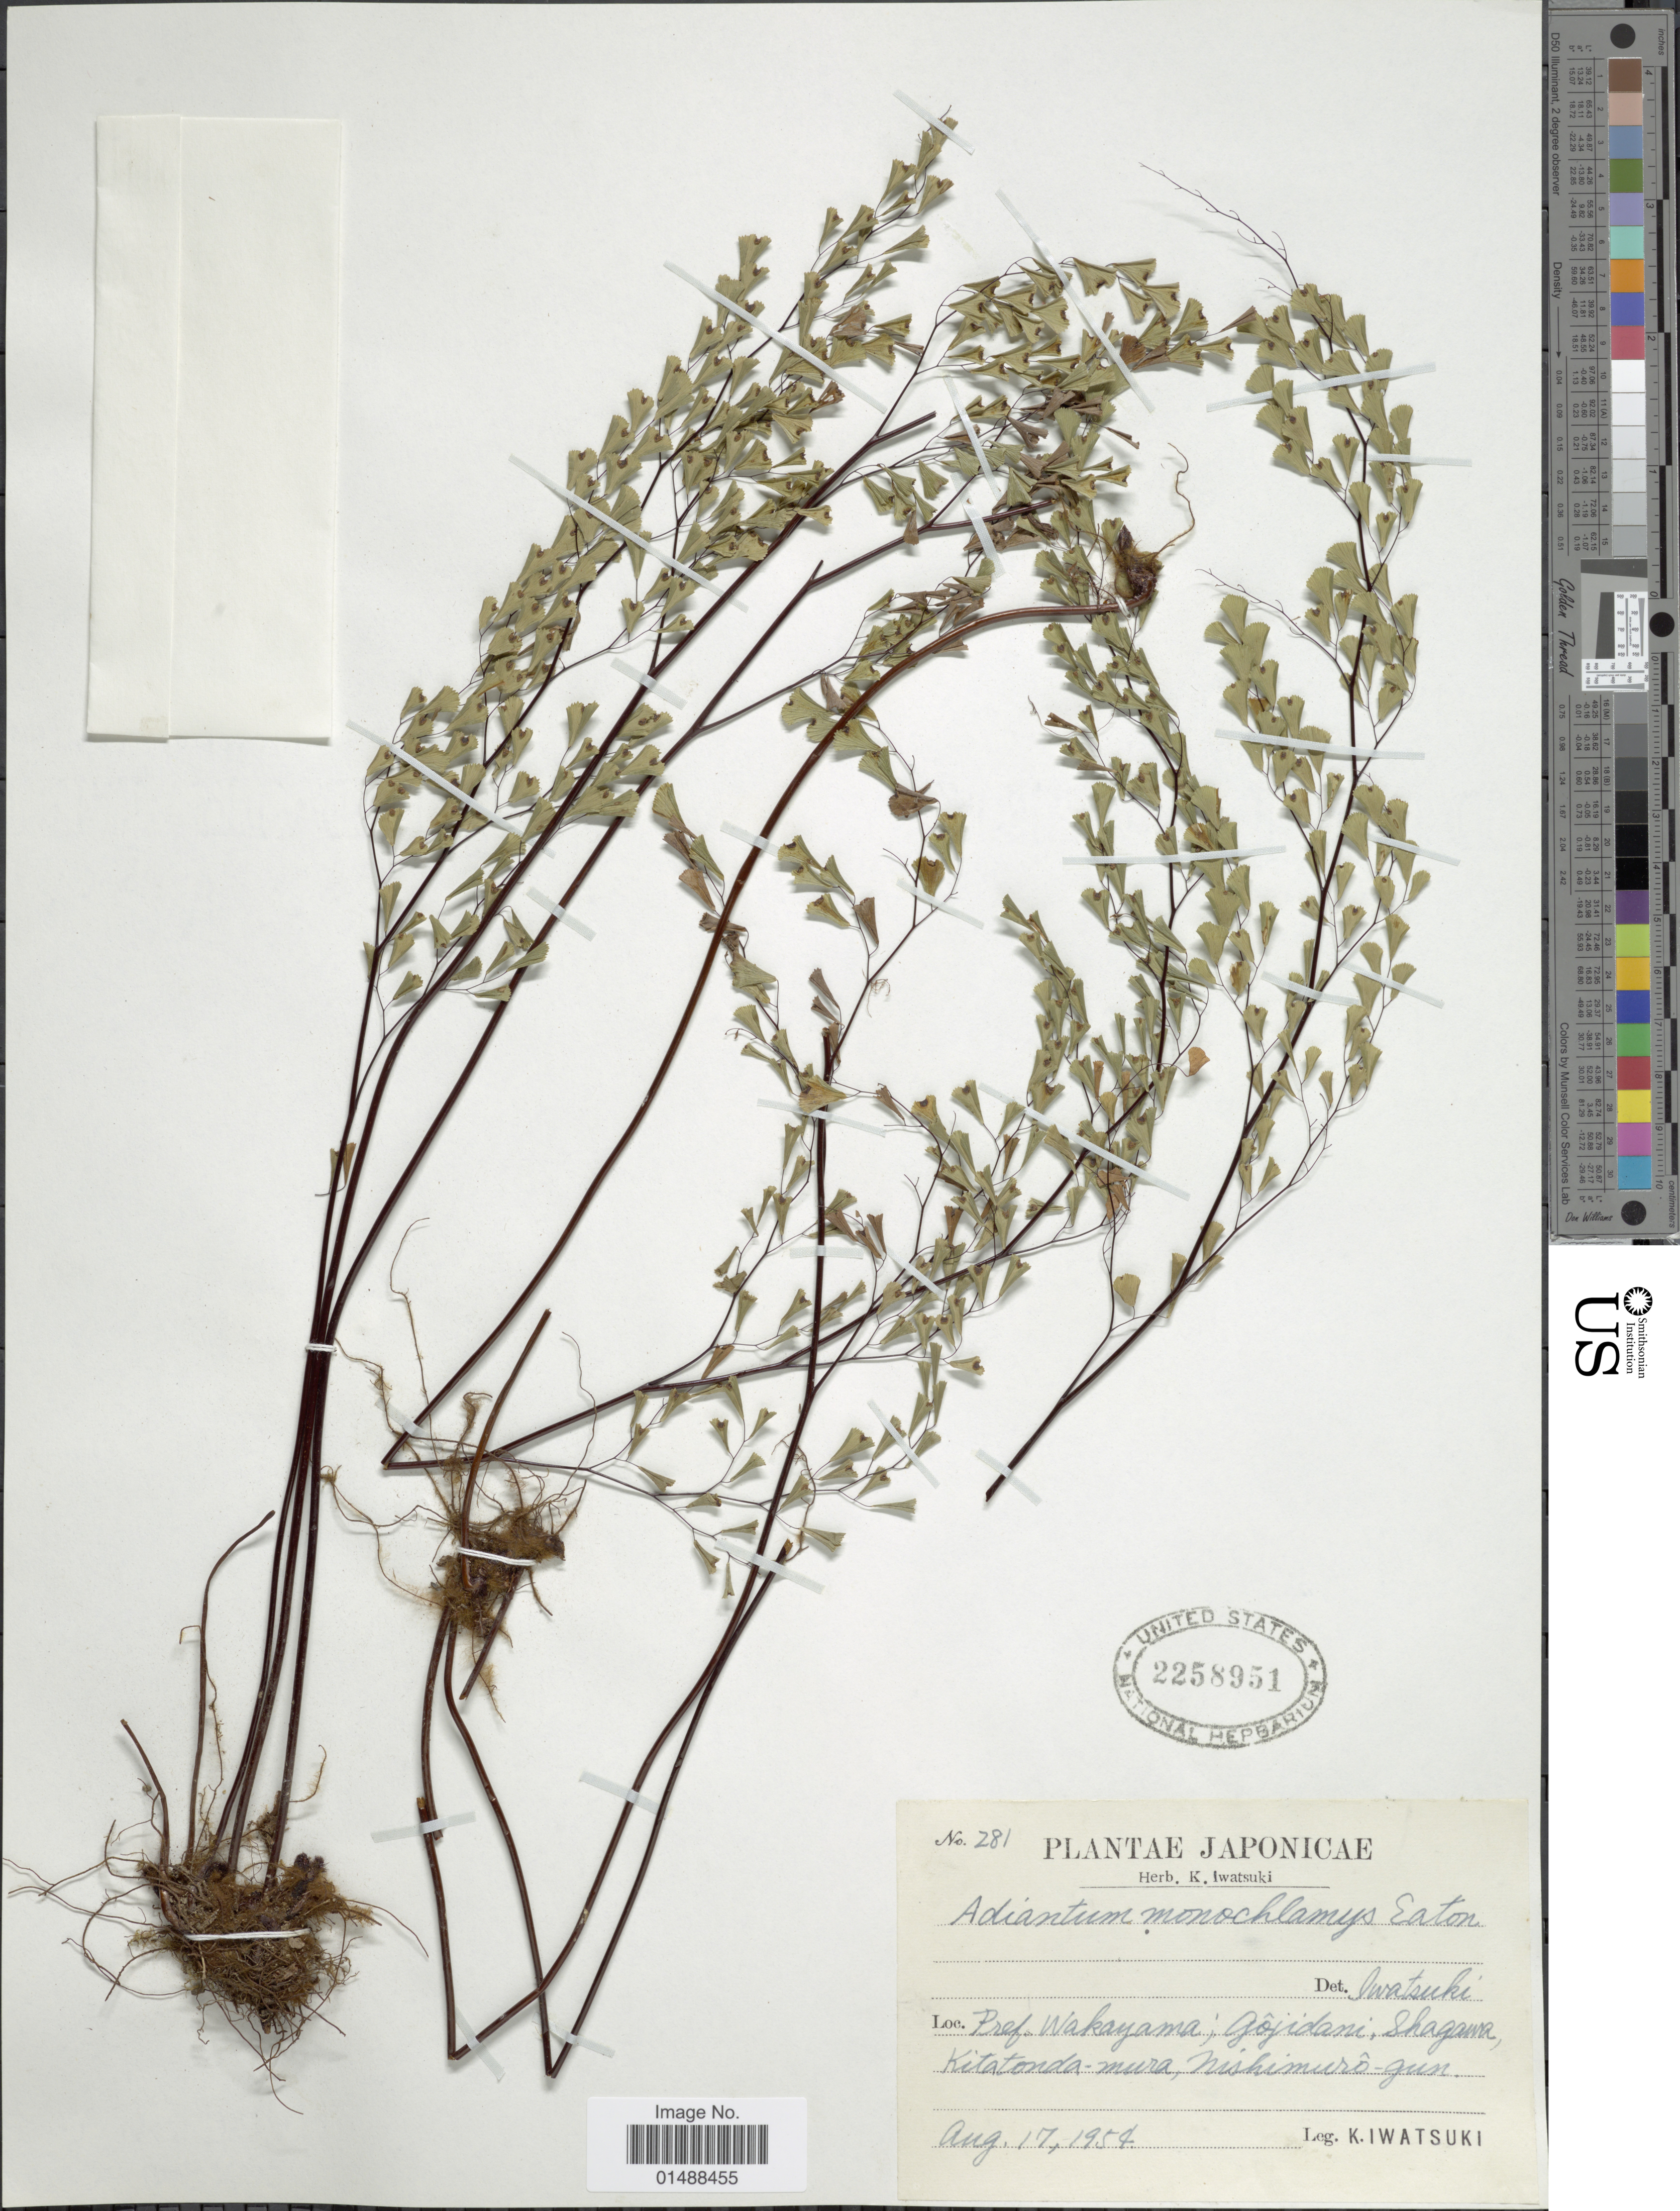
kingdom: Plantae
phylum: Tracheophyta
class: Polypodiopsida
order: Polypodiales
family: Pteridaceae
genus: Adiantum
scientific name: Adiantum monochlamys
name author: D.C. Eaton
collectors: K. Iwatsuki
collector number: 281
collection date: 1954-08-17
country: Japan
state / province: Wakayama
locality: Pref. Wakayama; Gojidani, Shagawa, Kitatonda-mura, Nishimuro-gun.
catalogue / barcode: US 2258951